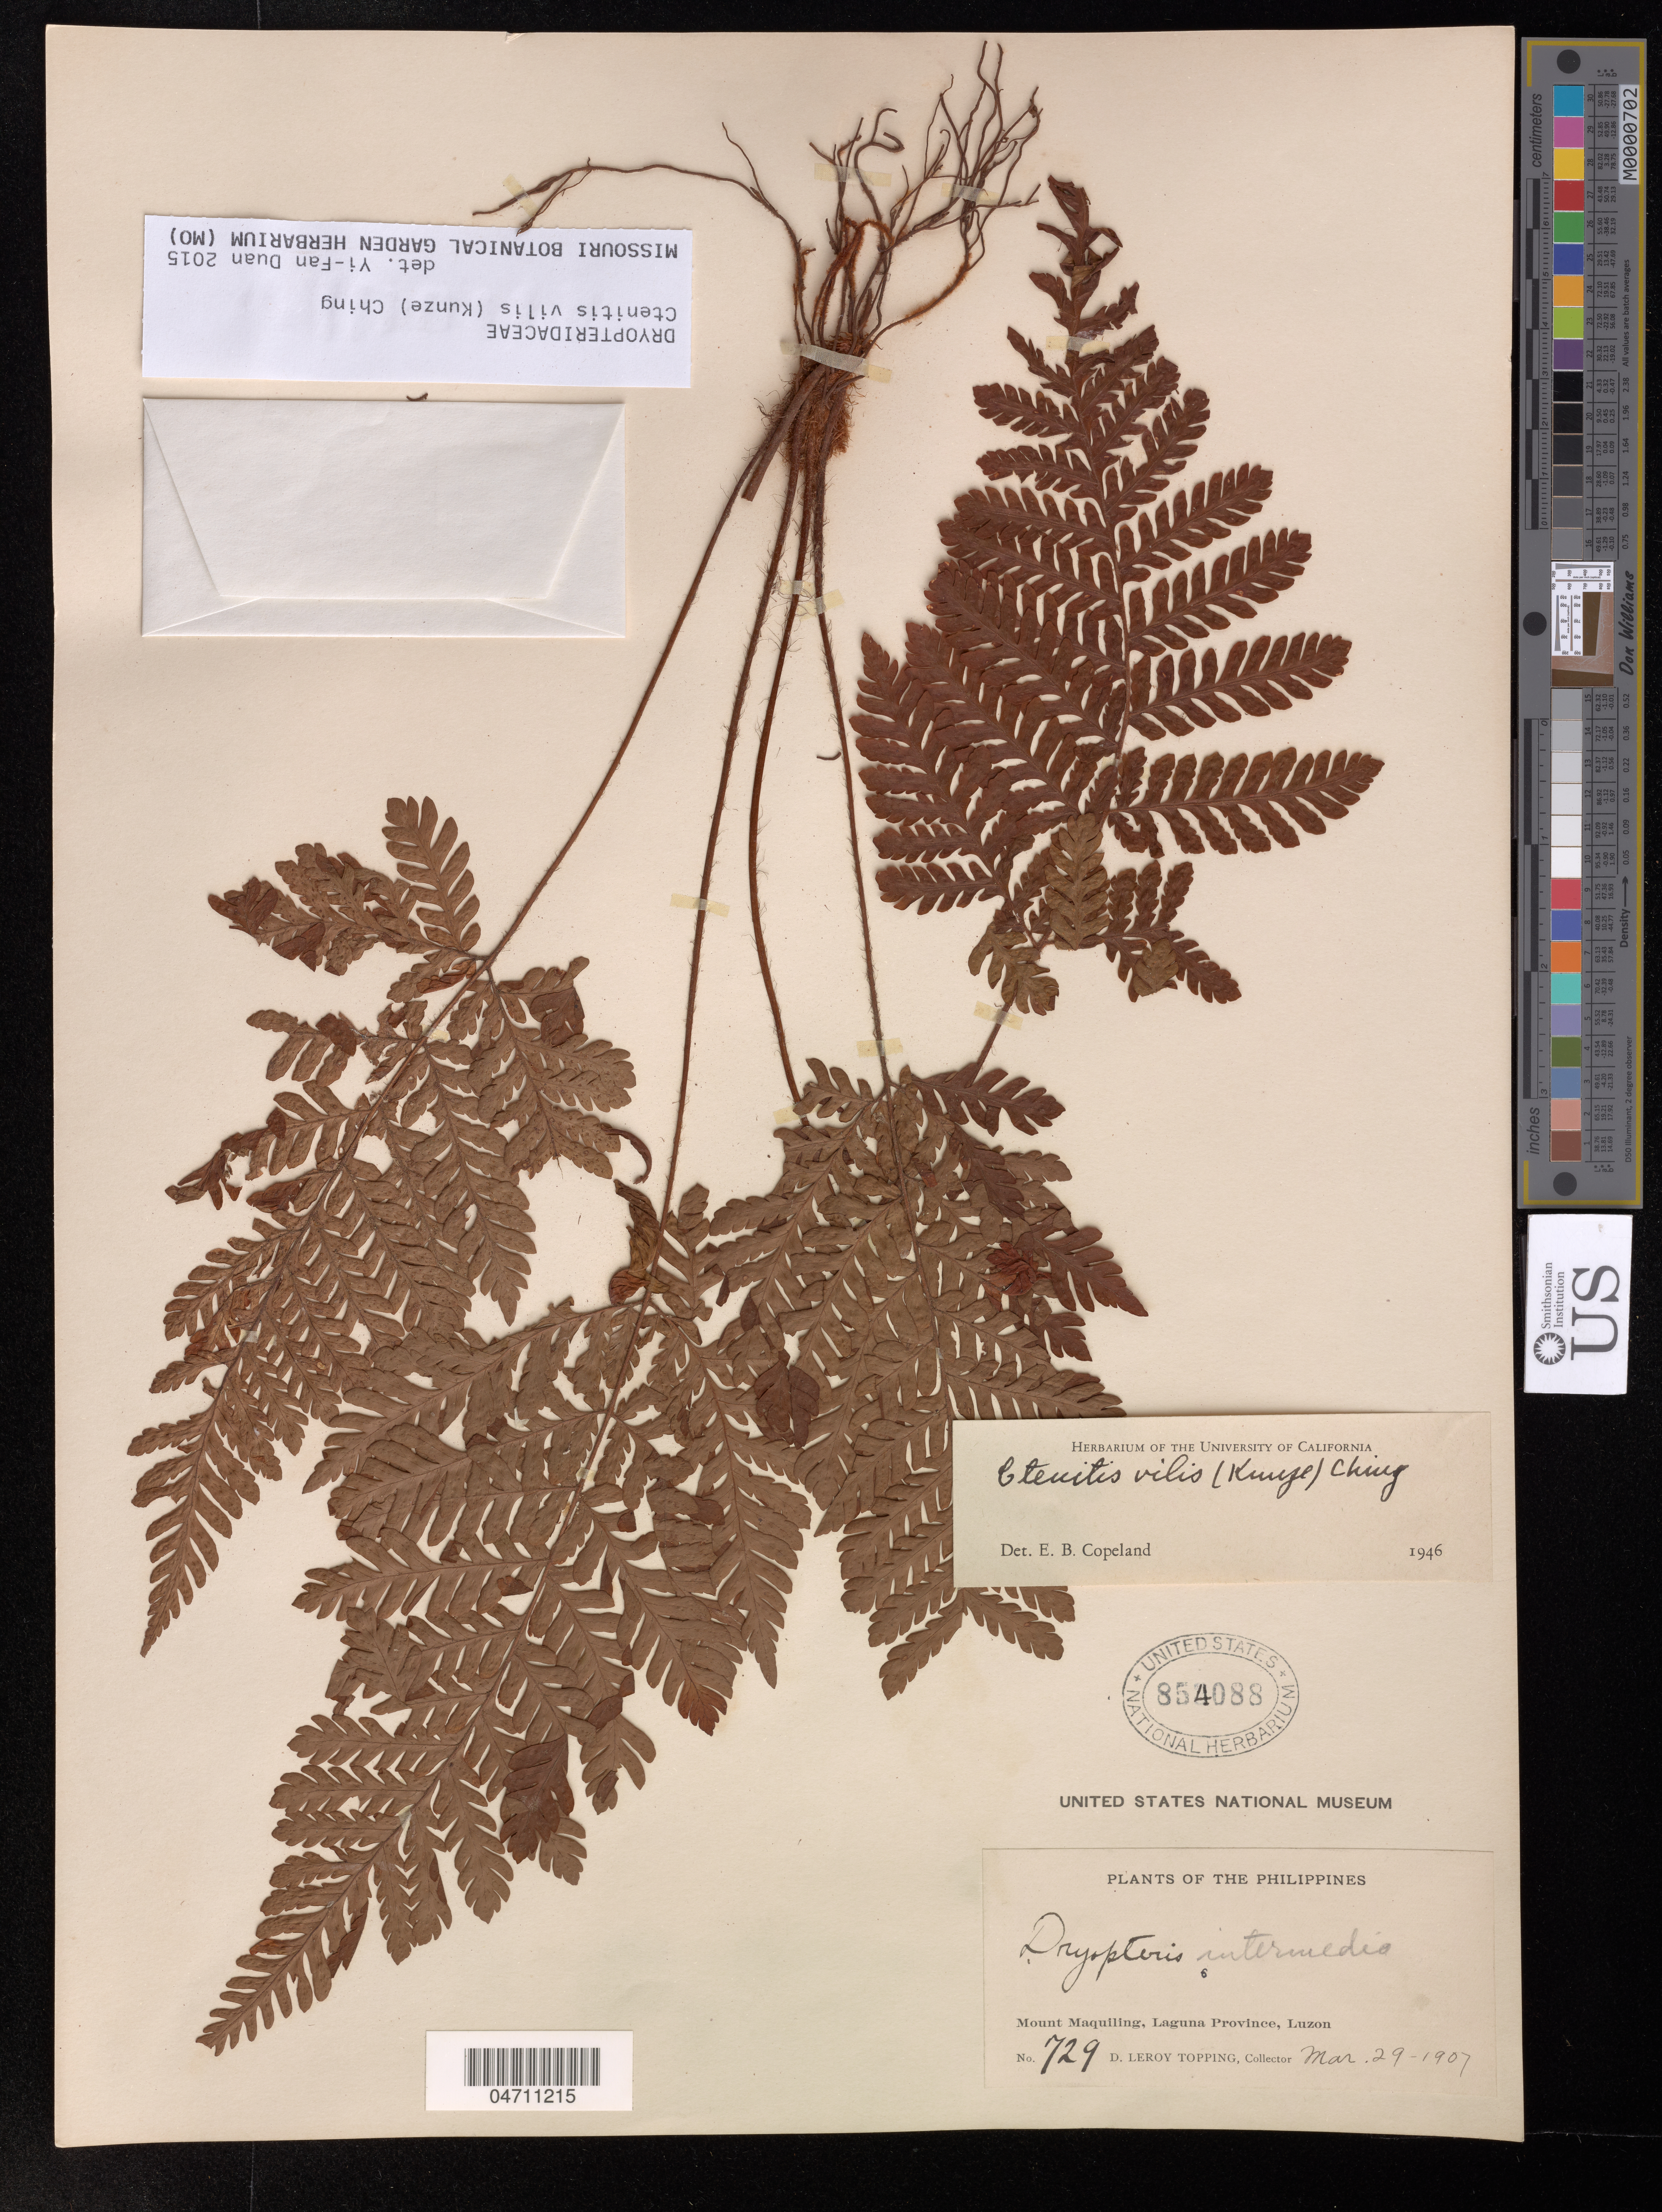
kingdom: Plantae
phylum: Tracheophyta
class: Polypodiopsida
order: Polypodiales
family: Dryopteridaceae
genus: Ctenitis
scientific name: Ctenitis vilis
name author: (Kunze) Ching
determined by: Duan, Yi F.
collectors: ex herb. D. LeRoy Topping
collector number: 729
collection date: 1907-03-29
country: Philippines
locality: Mt. Makiling, Laguna Prov. Luzon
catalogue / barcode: US 854088